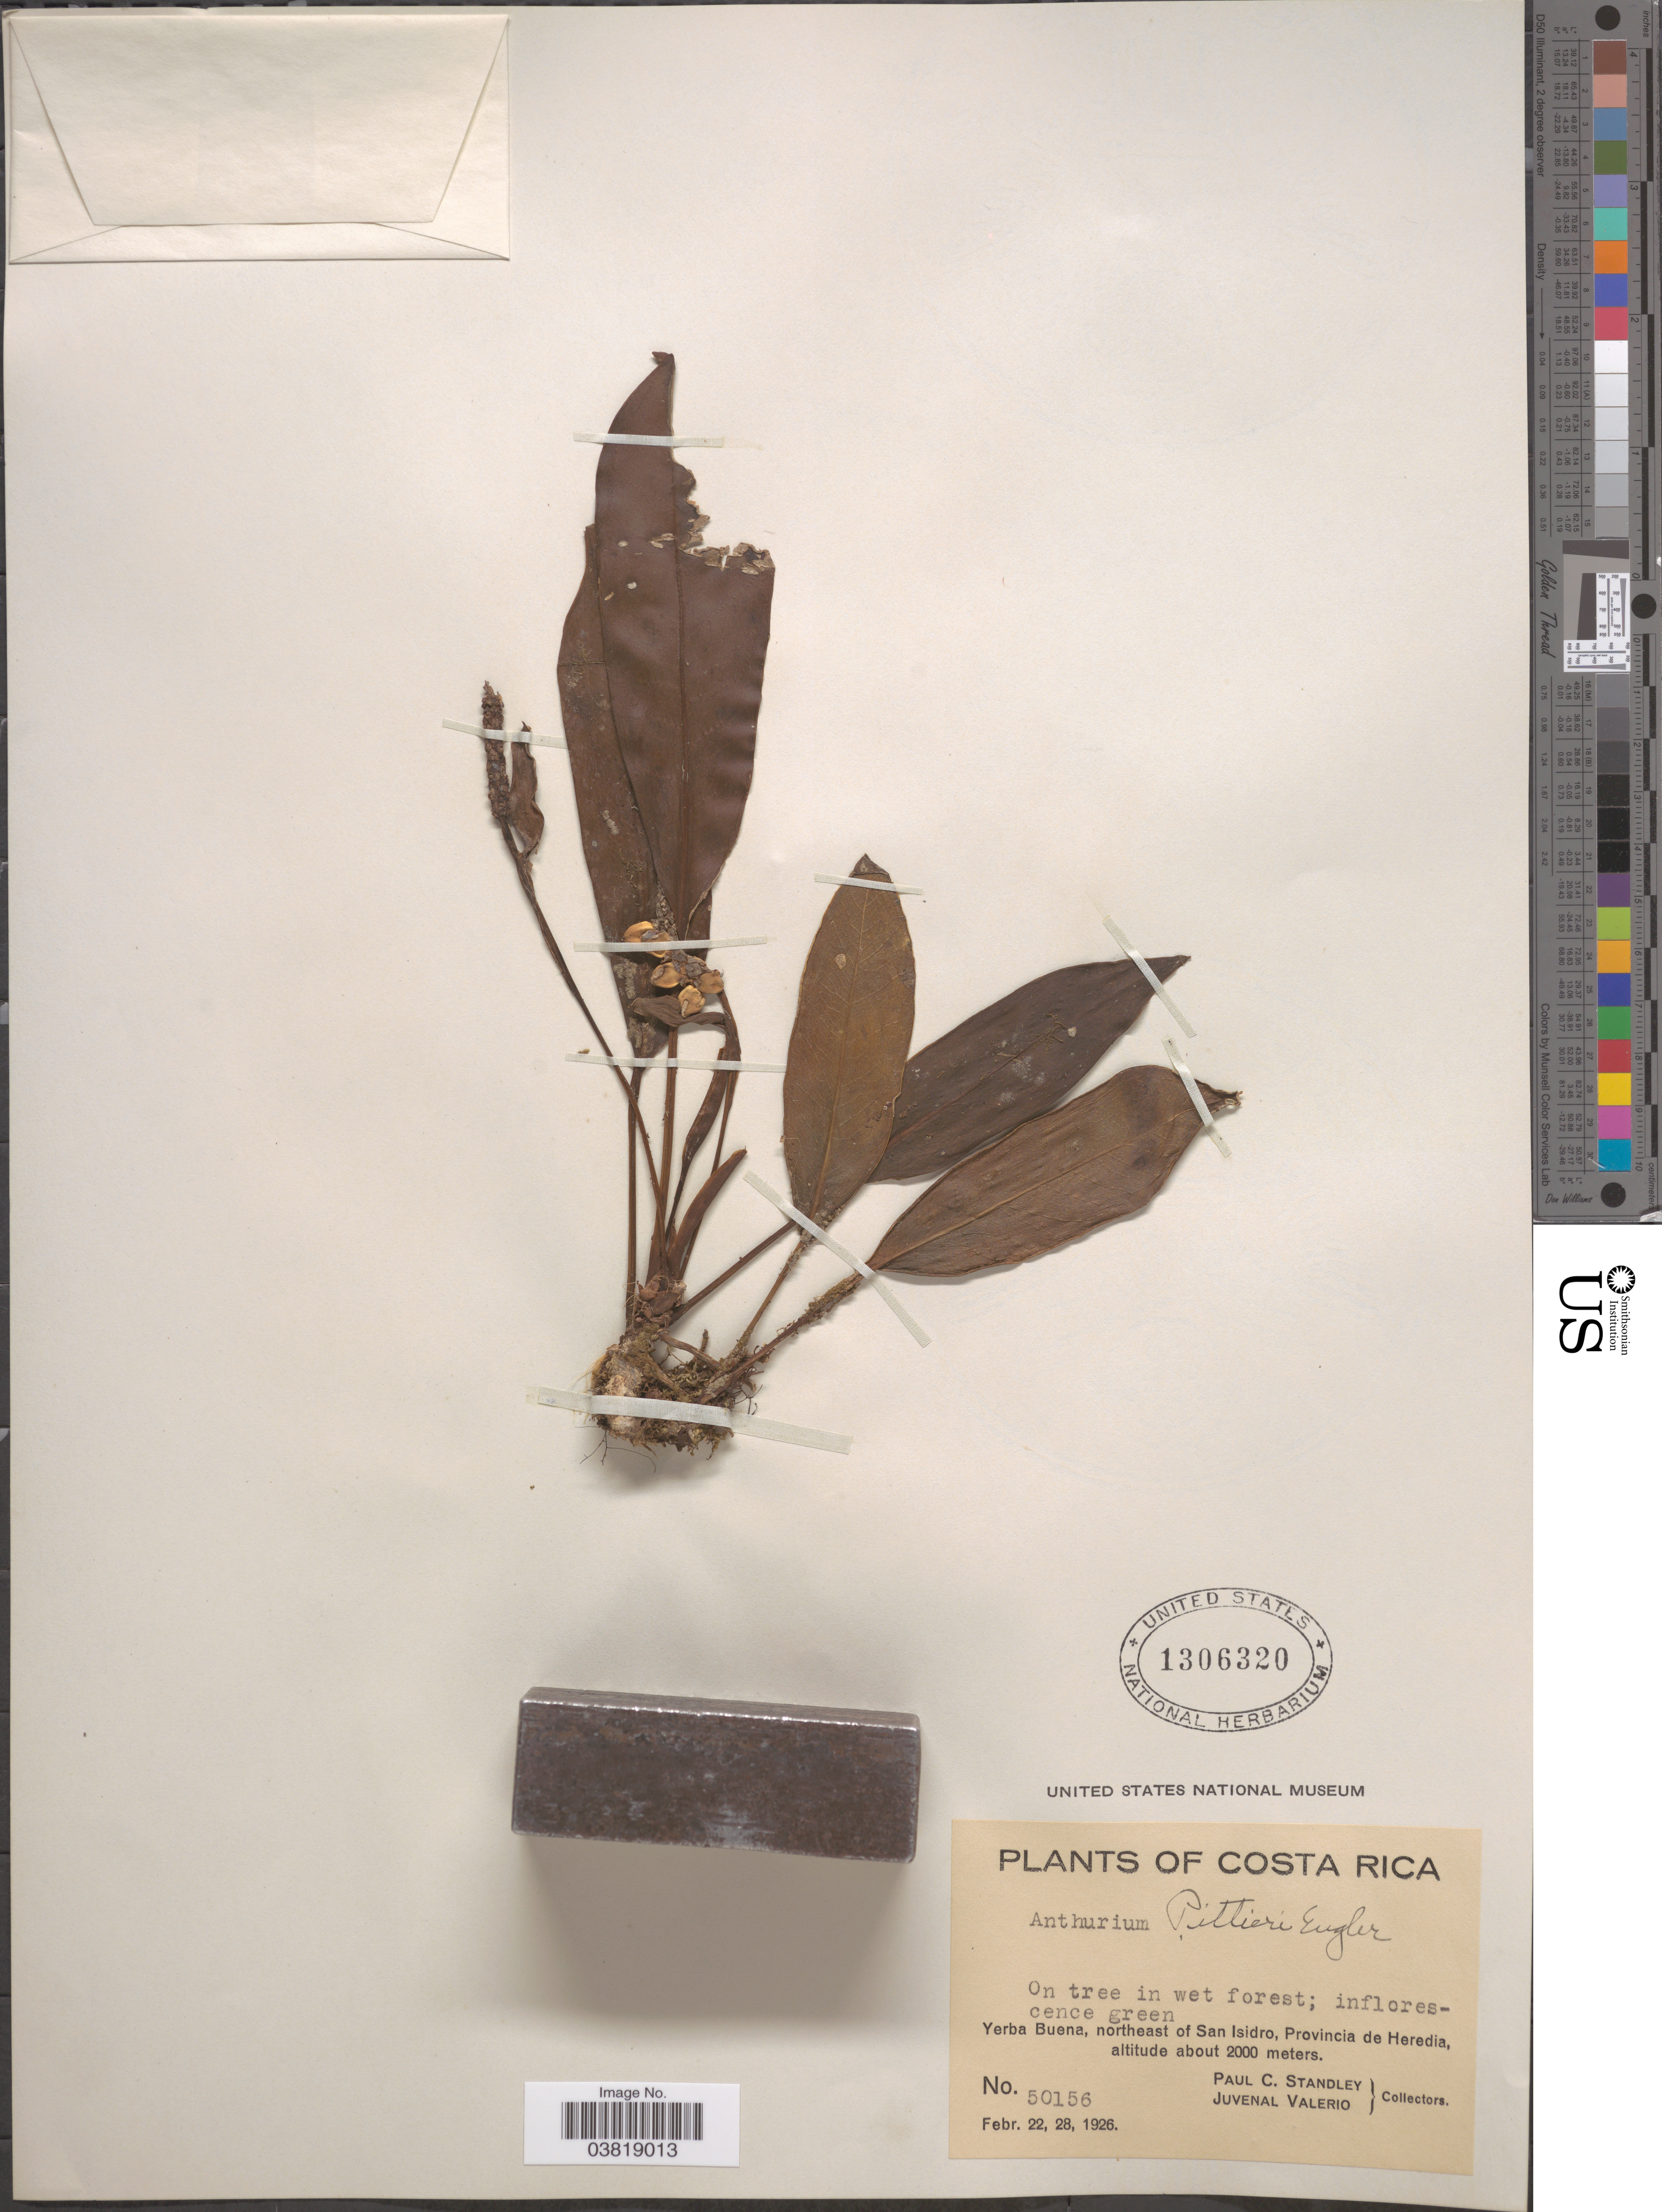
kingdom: Plantae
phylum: Tracheophyta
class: Liliopsida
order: Alismatales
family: Araceae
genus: Anthurium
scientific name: Anthurium pittieri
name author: Engl.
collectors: P. C. Standley & J. Valerio R.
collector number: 50156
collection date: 1926-02-22/1926-02-28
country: Costa Rica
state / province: Heredia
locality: Yerba Buena, northeast of San Isidro.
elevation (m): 2000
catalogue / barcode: US 1306320